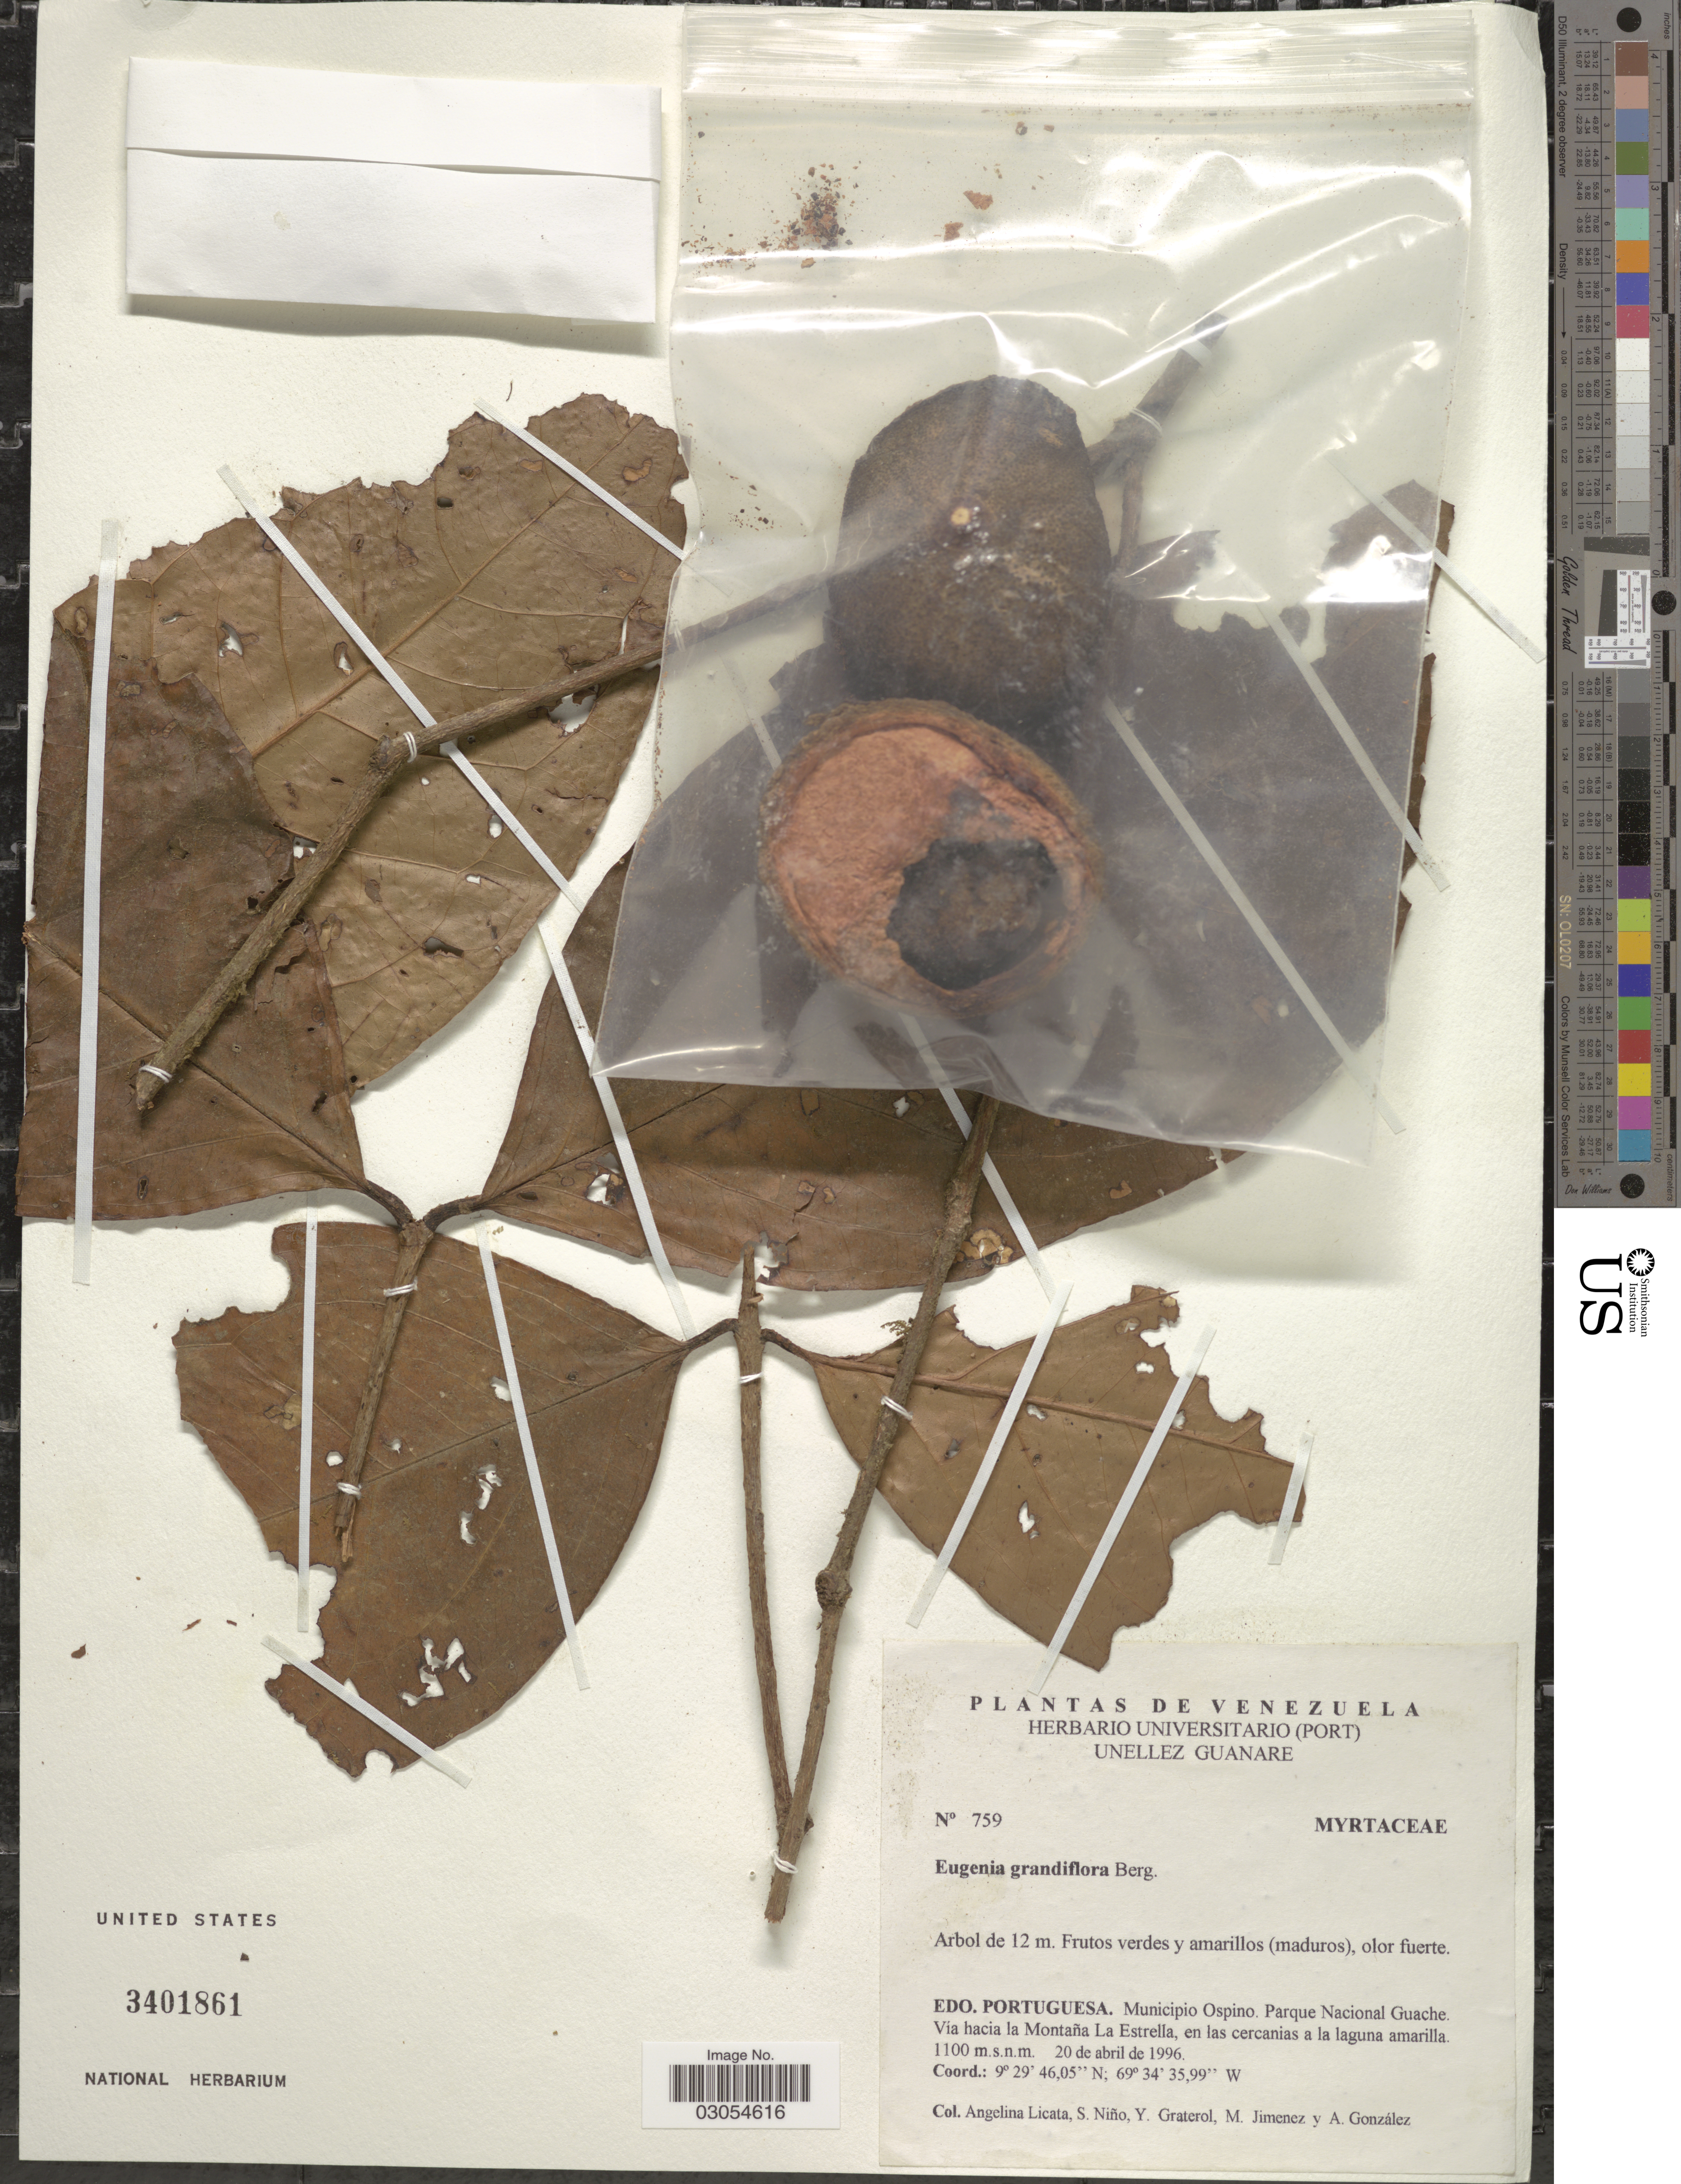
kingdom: Plantae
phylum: Tracheophyta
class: Magnoliopsida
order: Myrtales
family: Myrtaceae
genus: Eugenia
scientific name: Eugenia grandiflora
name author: O. Berg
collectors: A. Licata, S. M. Niño, Y. Graterol, M. Jimenez & A. C. González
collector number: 759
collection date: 1996-04-20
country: Venezuela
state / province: Portuguesa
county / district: Ospino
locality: Parque Nacional Guache. Montaña La Estrella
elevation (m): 1100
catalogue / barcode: US 3401861